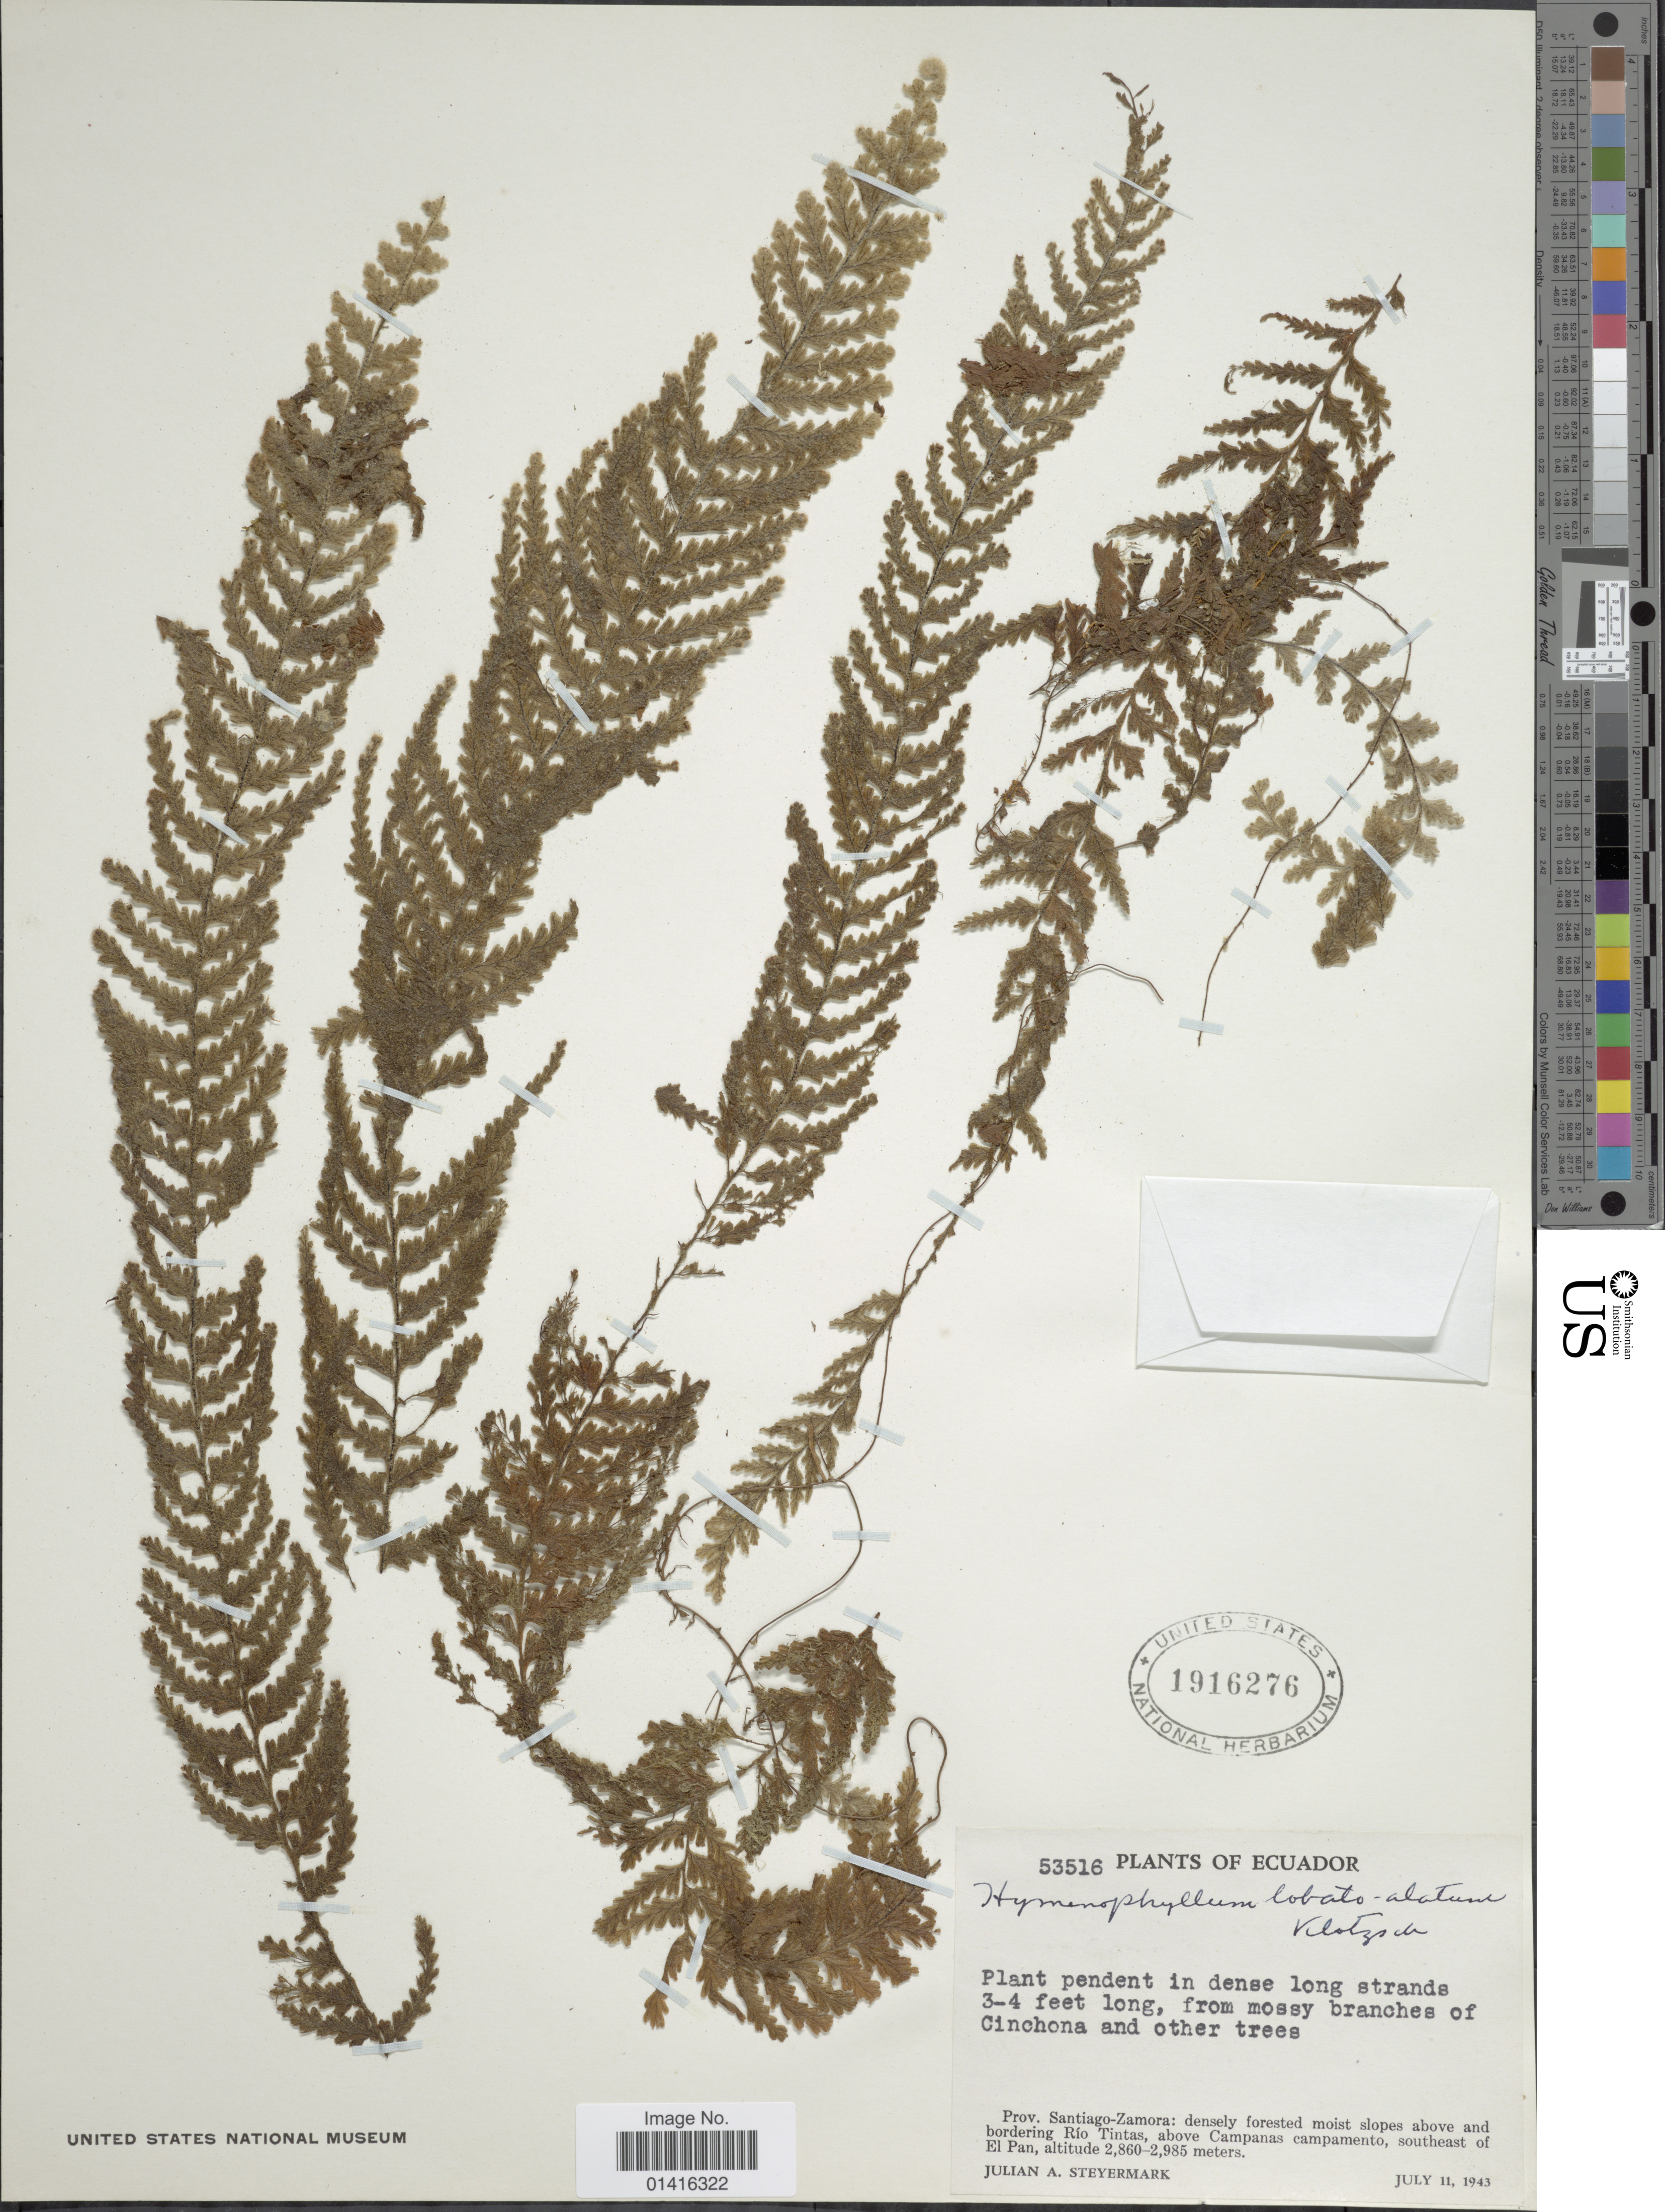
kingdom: Plantae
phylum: Tracheophyta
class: Polypodiopsida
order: Hymenophyllales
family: Hymenophyllaceae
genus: Hymenophyllum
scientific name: Hymenophyllum lobatoalatum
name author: Klotzsch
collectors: J. Steyermark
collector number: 53516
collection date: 1943-07-11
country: Ecuador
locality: Prov. Santiago-Zamora: densely forested moist slopes above and bordering Río Tintas, above Campanas campamento, southeast of El Pan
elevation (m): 2860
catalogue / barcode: US 1916276